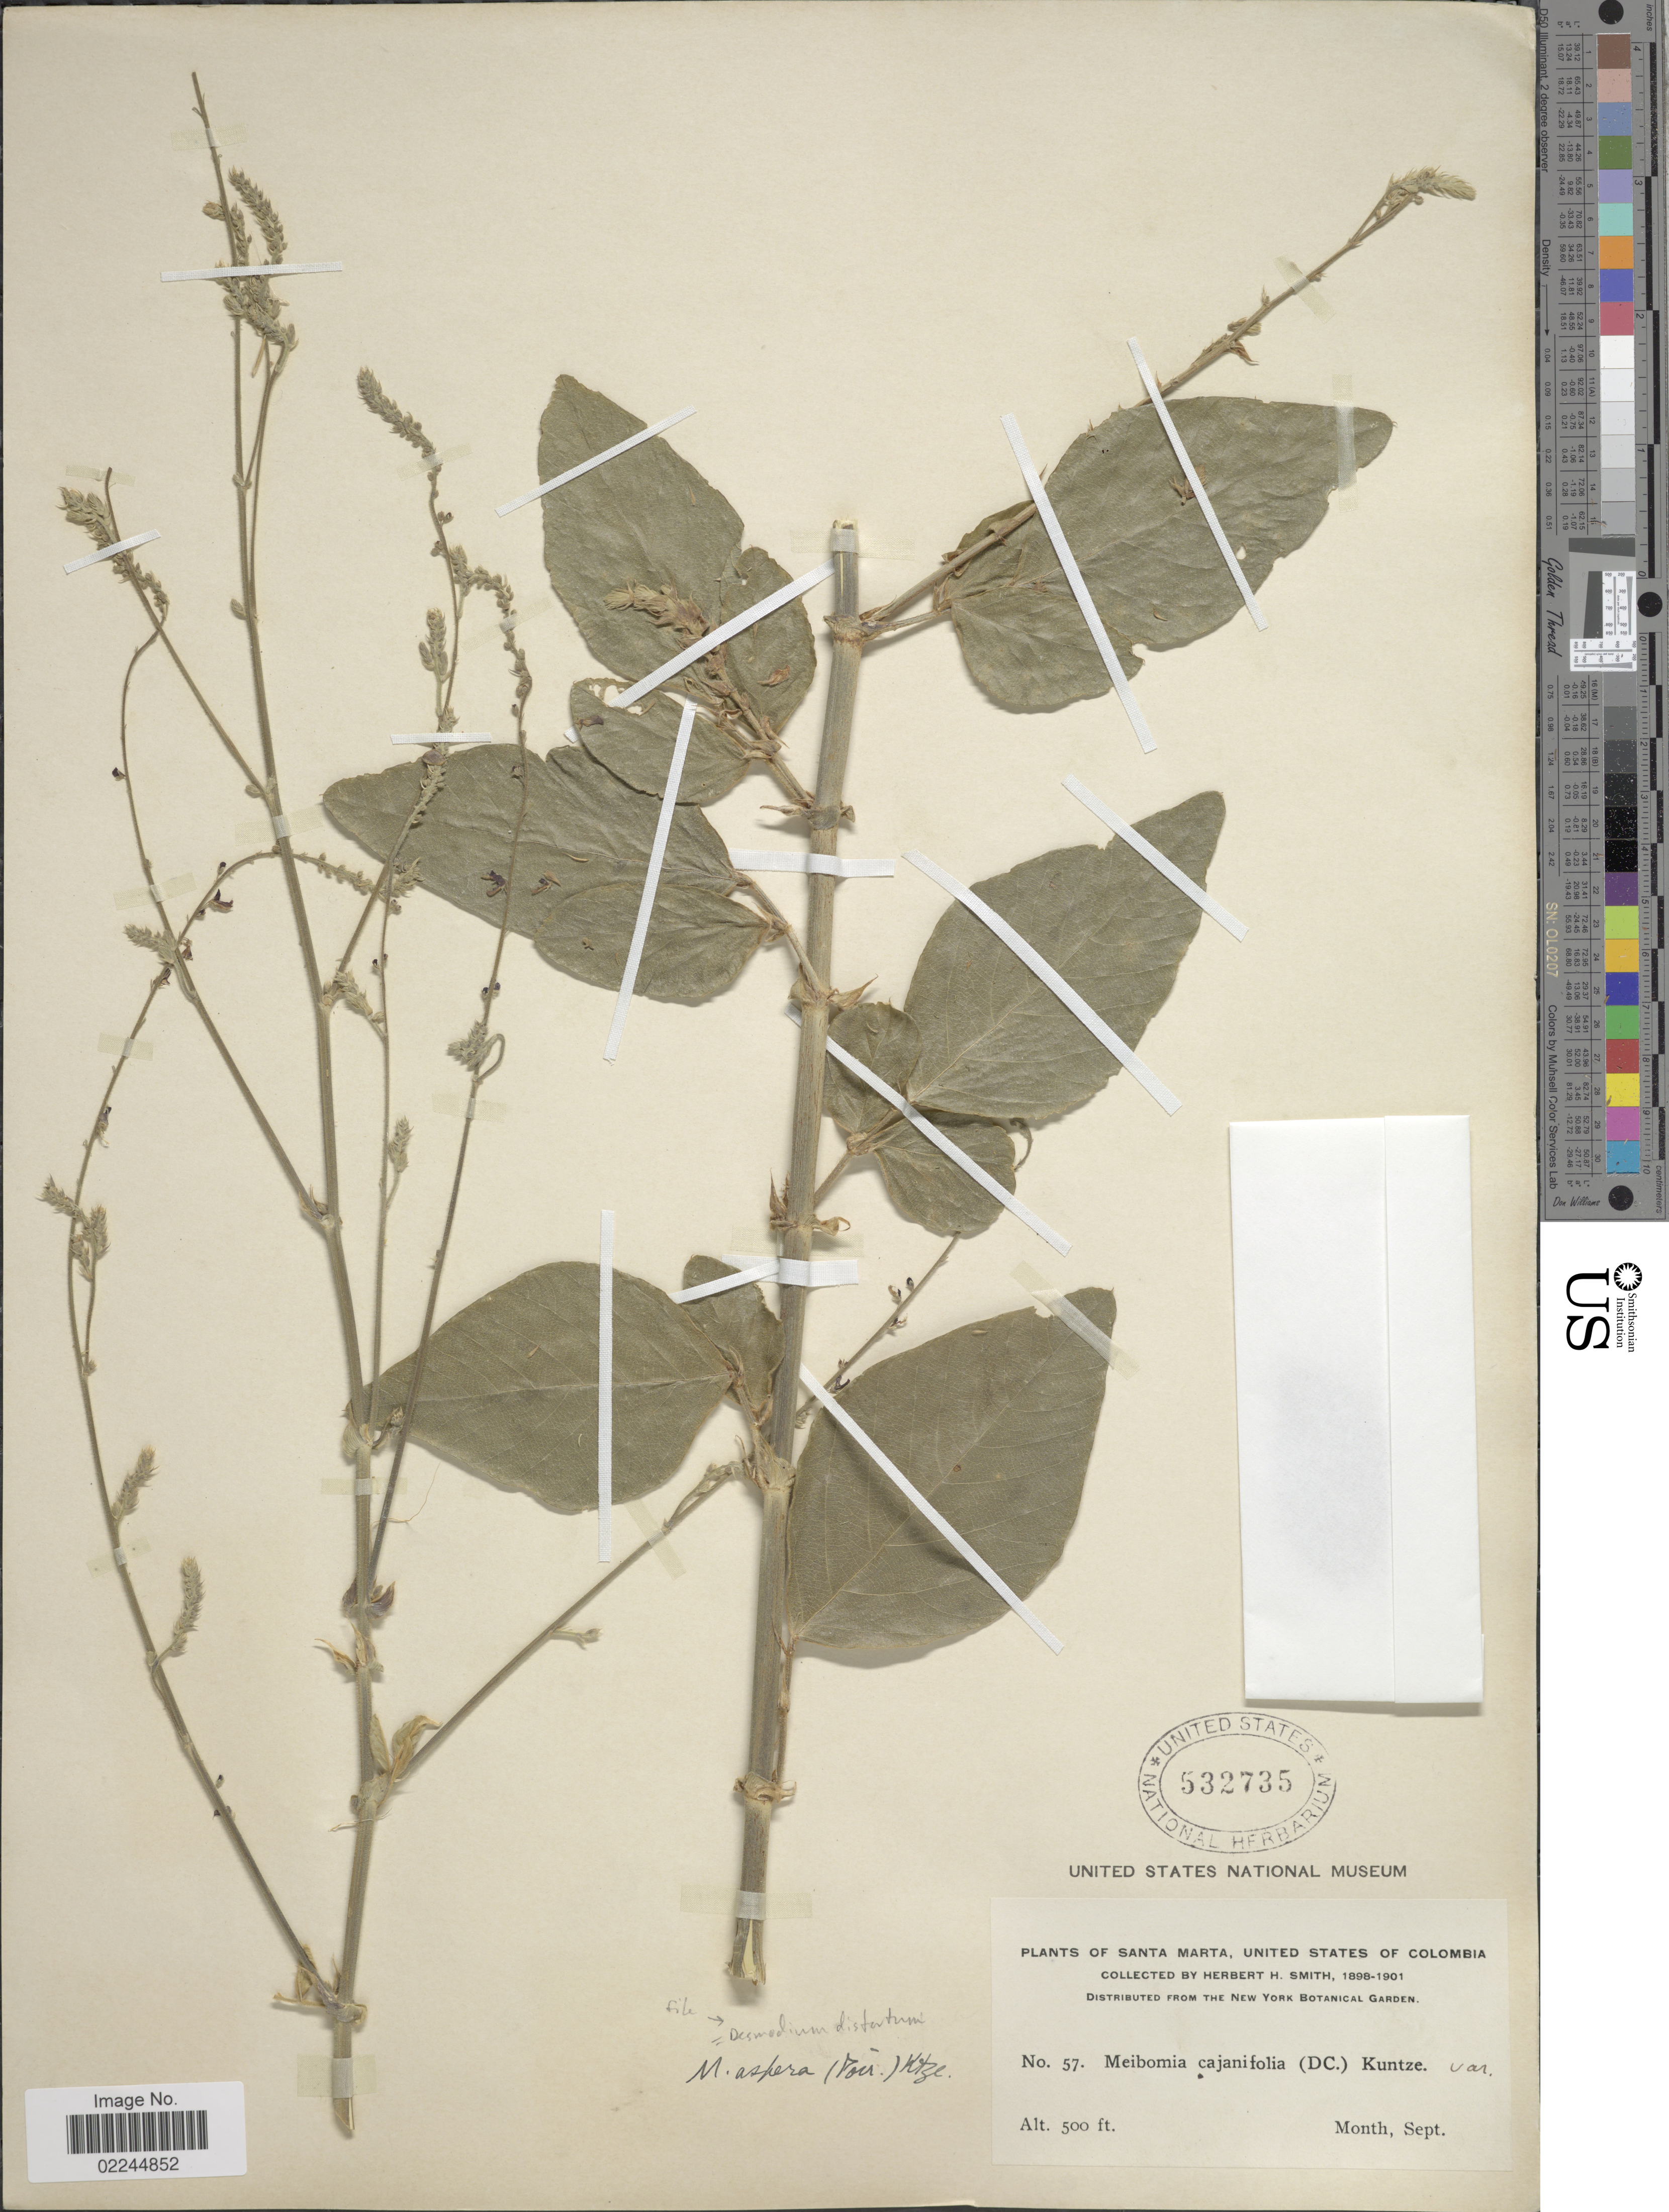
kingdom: Plantae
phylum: Tracheophyta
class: Magnoliopsida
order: Fabales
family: Fabaceae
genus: Desmodium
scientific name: Desmodium distortum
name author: (Aubl.) J.F. Macbr.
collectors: Herbert H. Smith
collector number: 57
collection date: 1898-09/1901-09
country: Colombia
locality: Santa Marta, United States of Colombia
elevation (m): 152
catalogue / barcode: US 532735